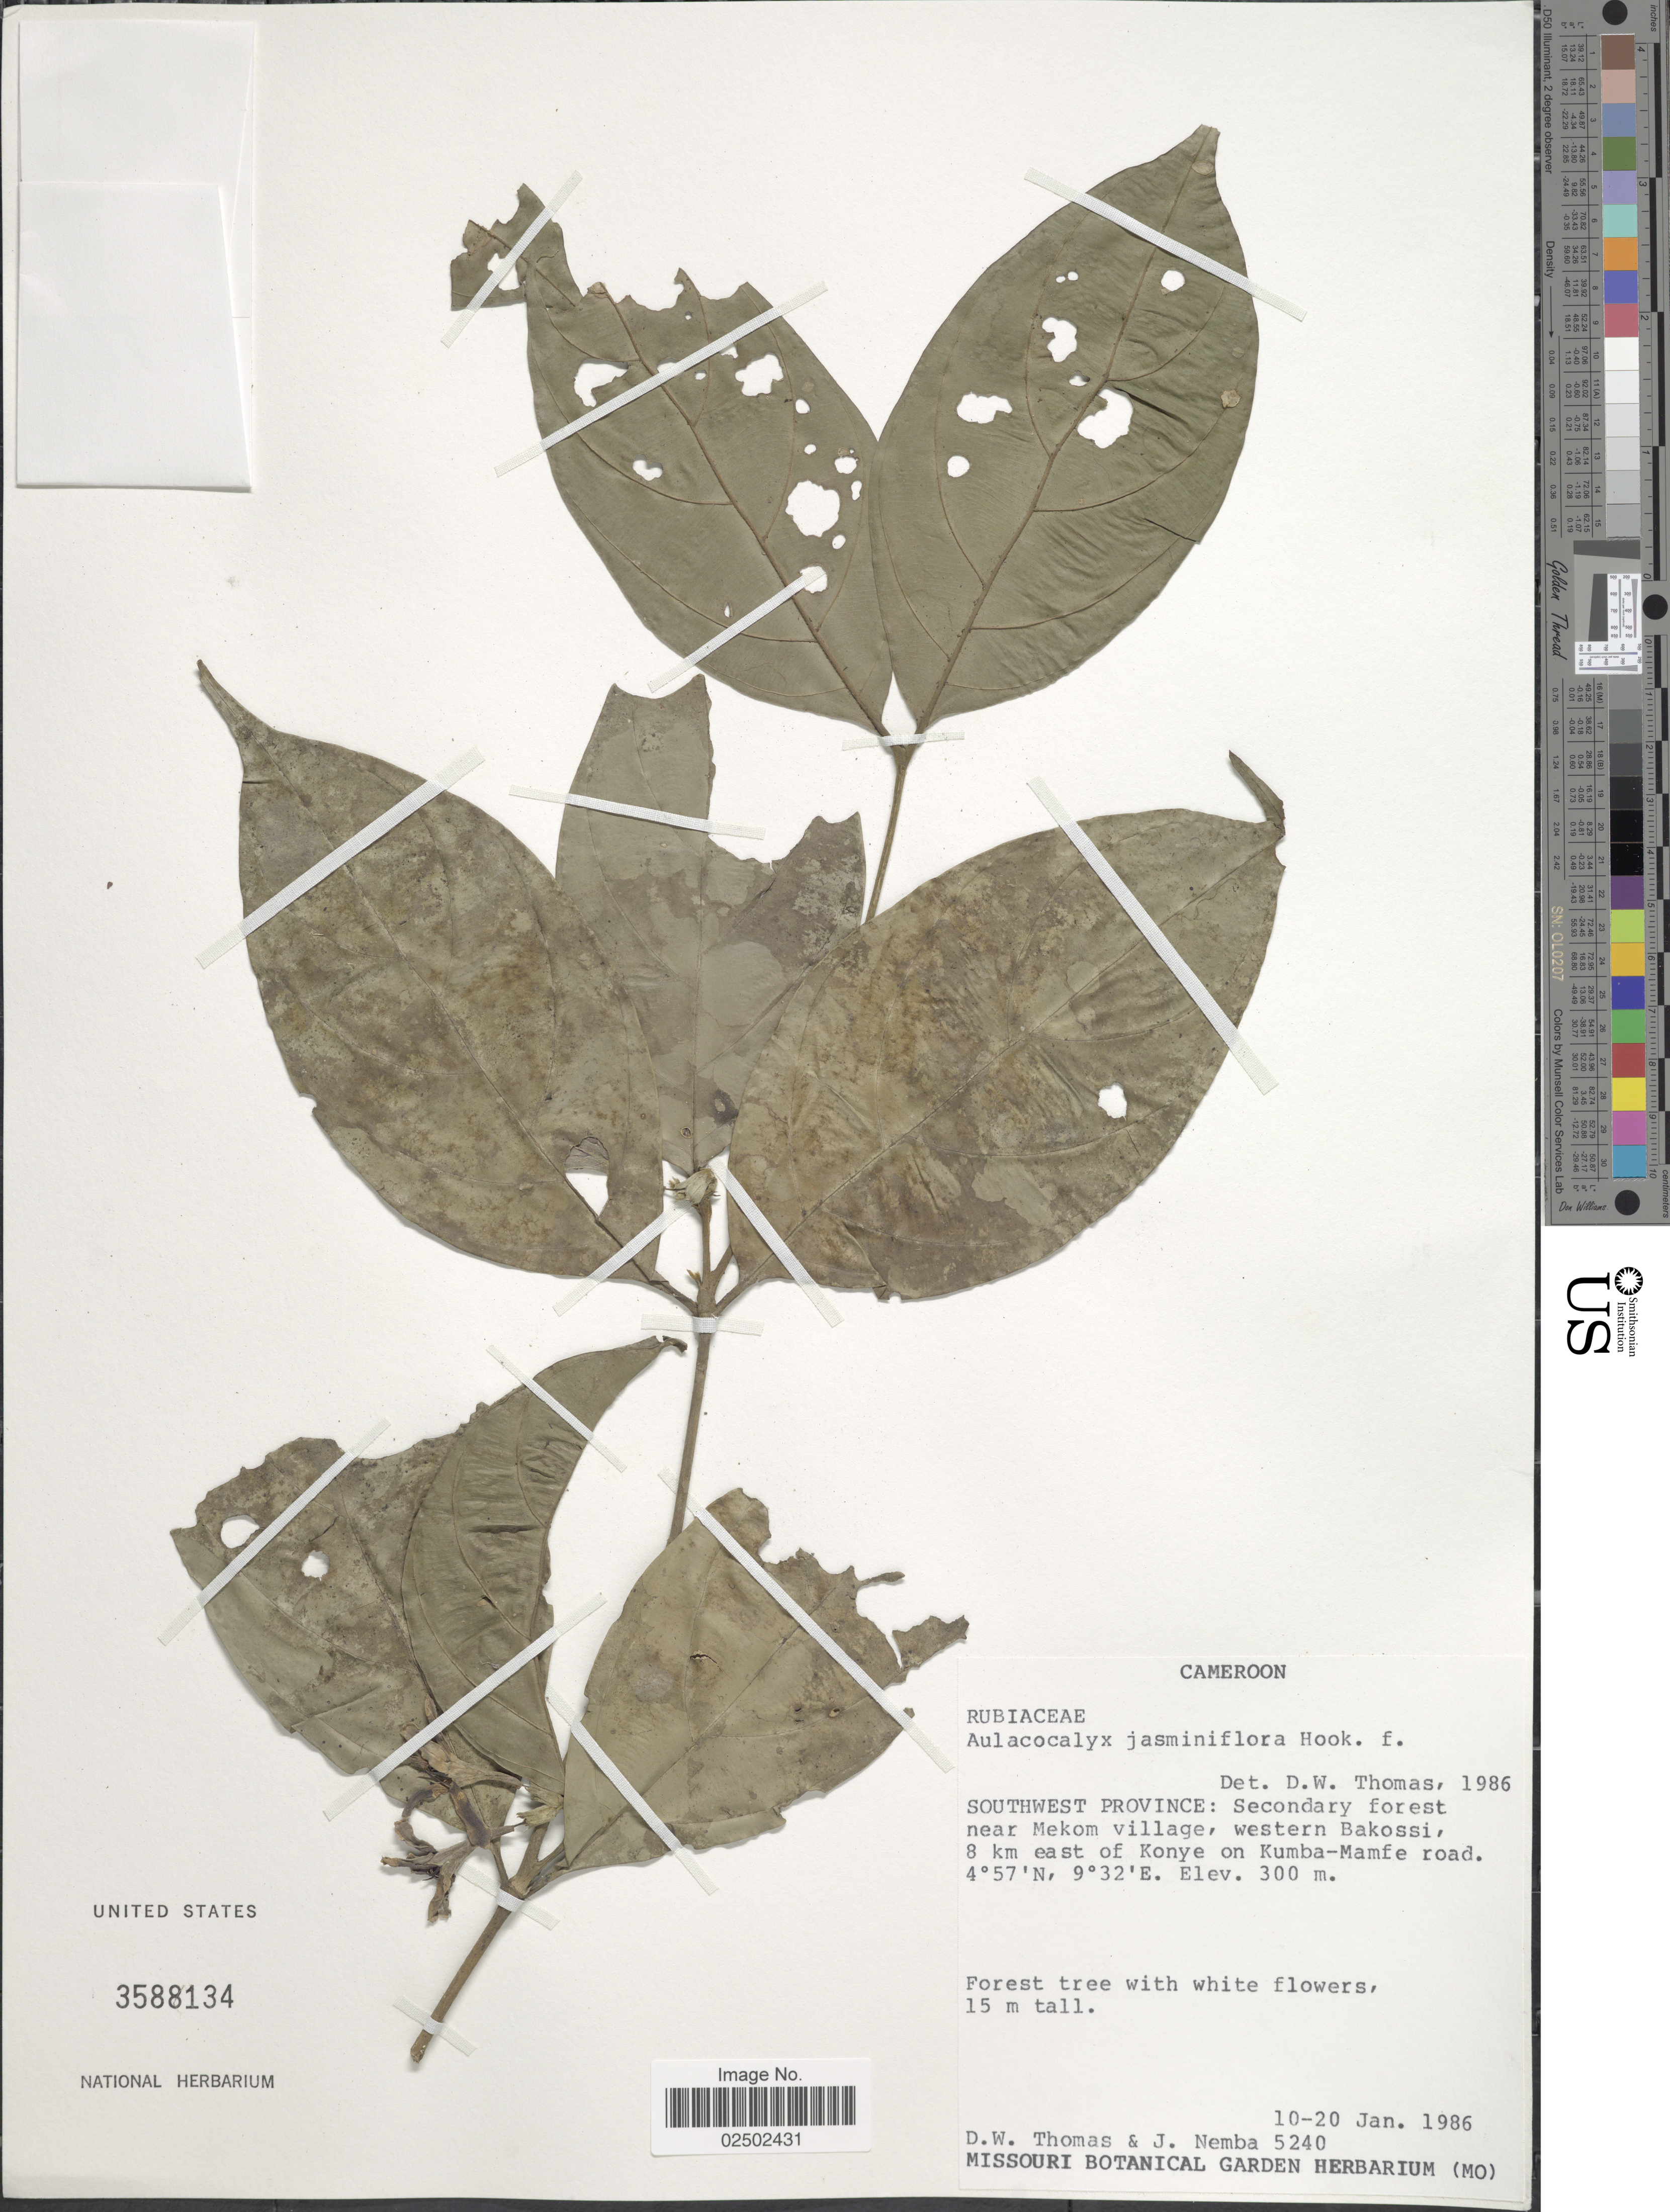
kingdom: Plantae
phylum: Tracheophyta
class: Magnoliopsida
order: Gentianales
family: Rubiaceae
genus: Aulacocalyx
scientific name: Aulacocalyx jasminiflora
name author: Hook. f.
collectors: D. W. Thomas & J. Nemba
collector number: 5240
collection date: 1986-01-10/1986-01-20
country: Cameroon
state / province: Sud-Ouest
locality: Southwest Province: Secondary forest near Mekom Village, western Bakossi, 8 km east of Konye on Kumba-Mamfe road.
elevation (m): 300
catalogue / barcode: US 3588134